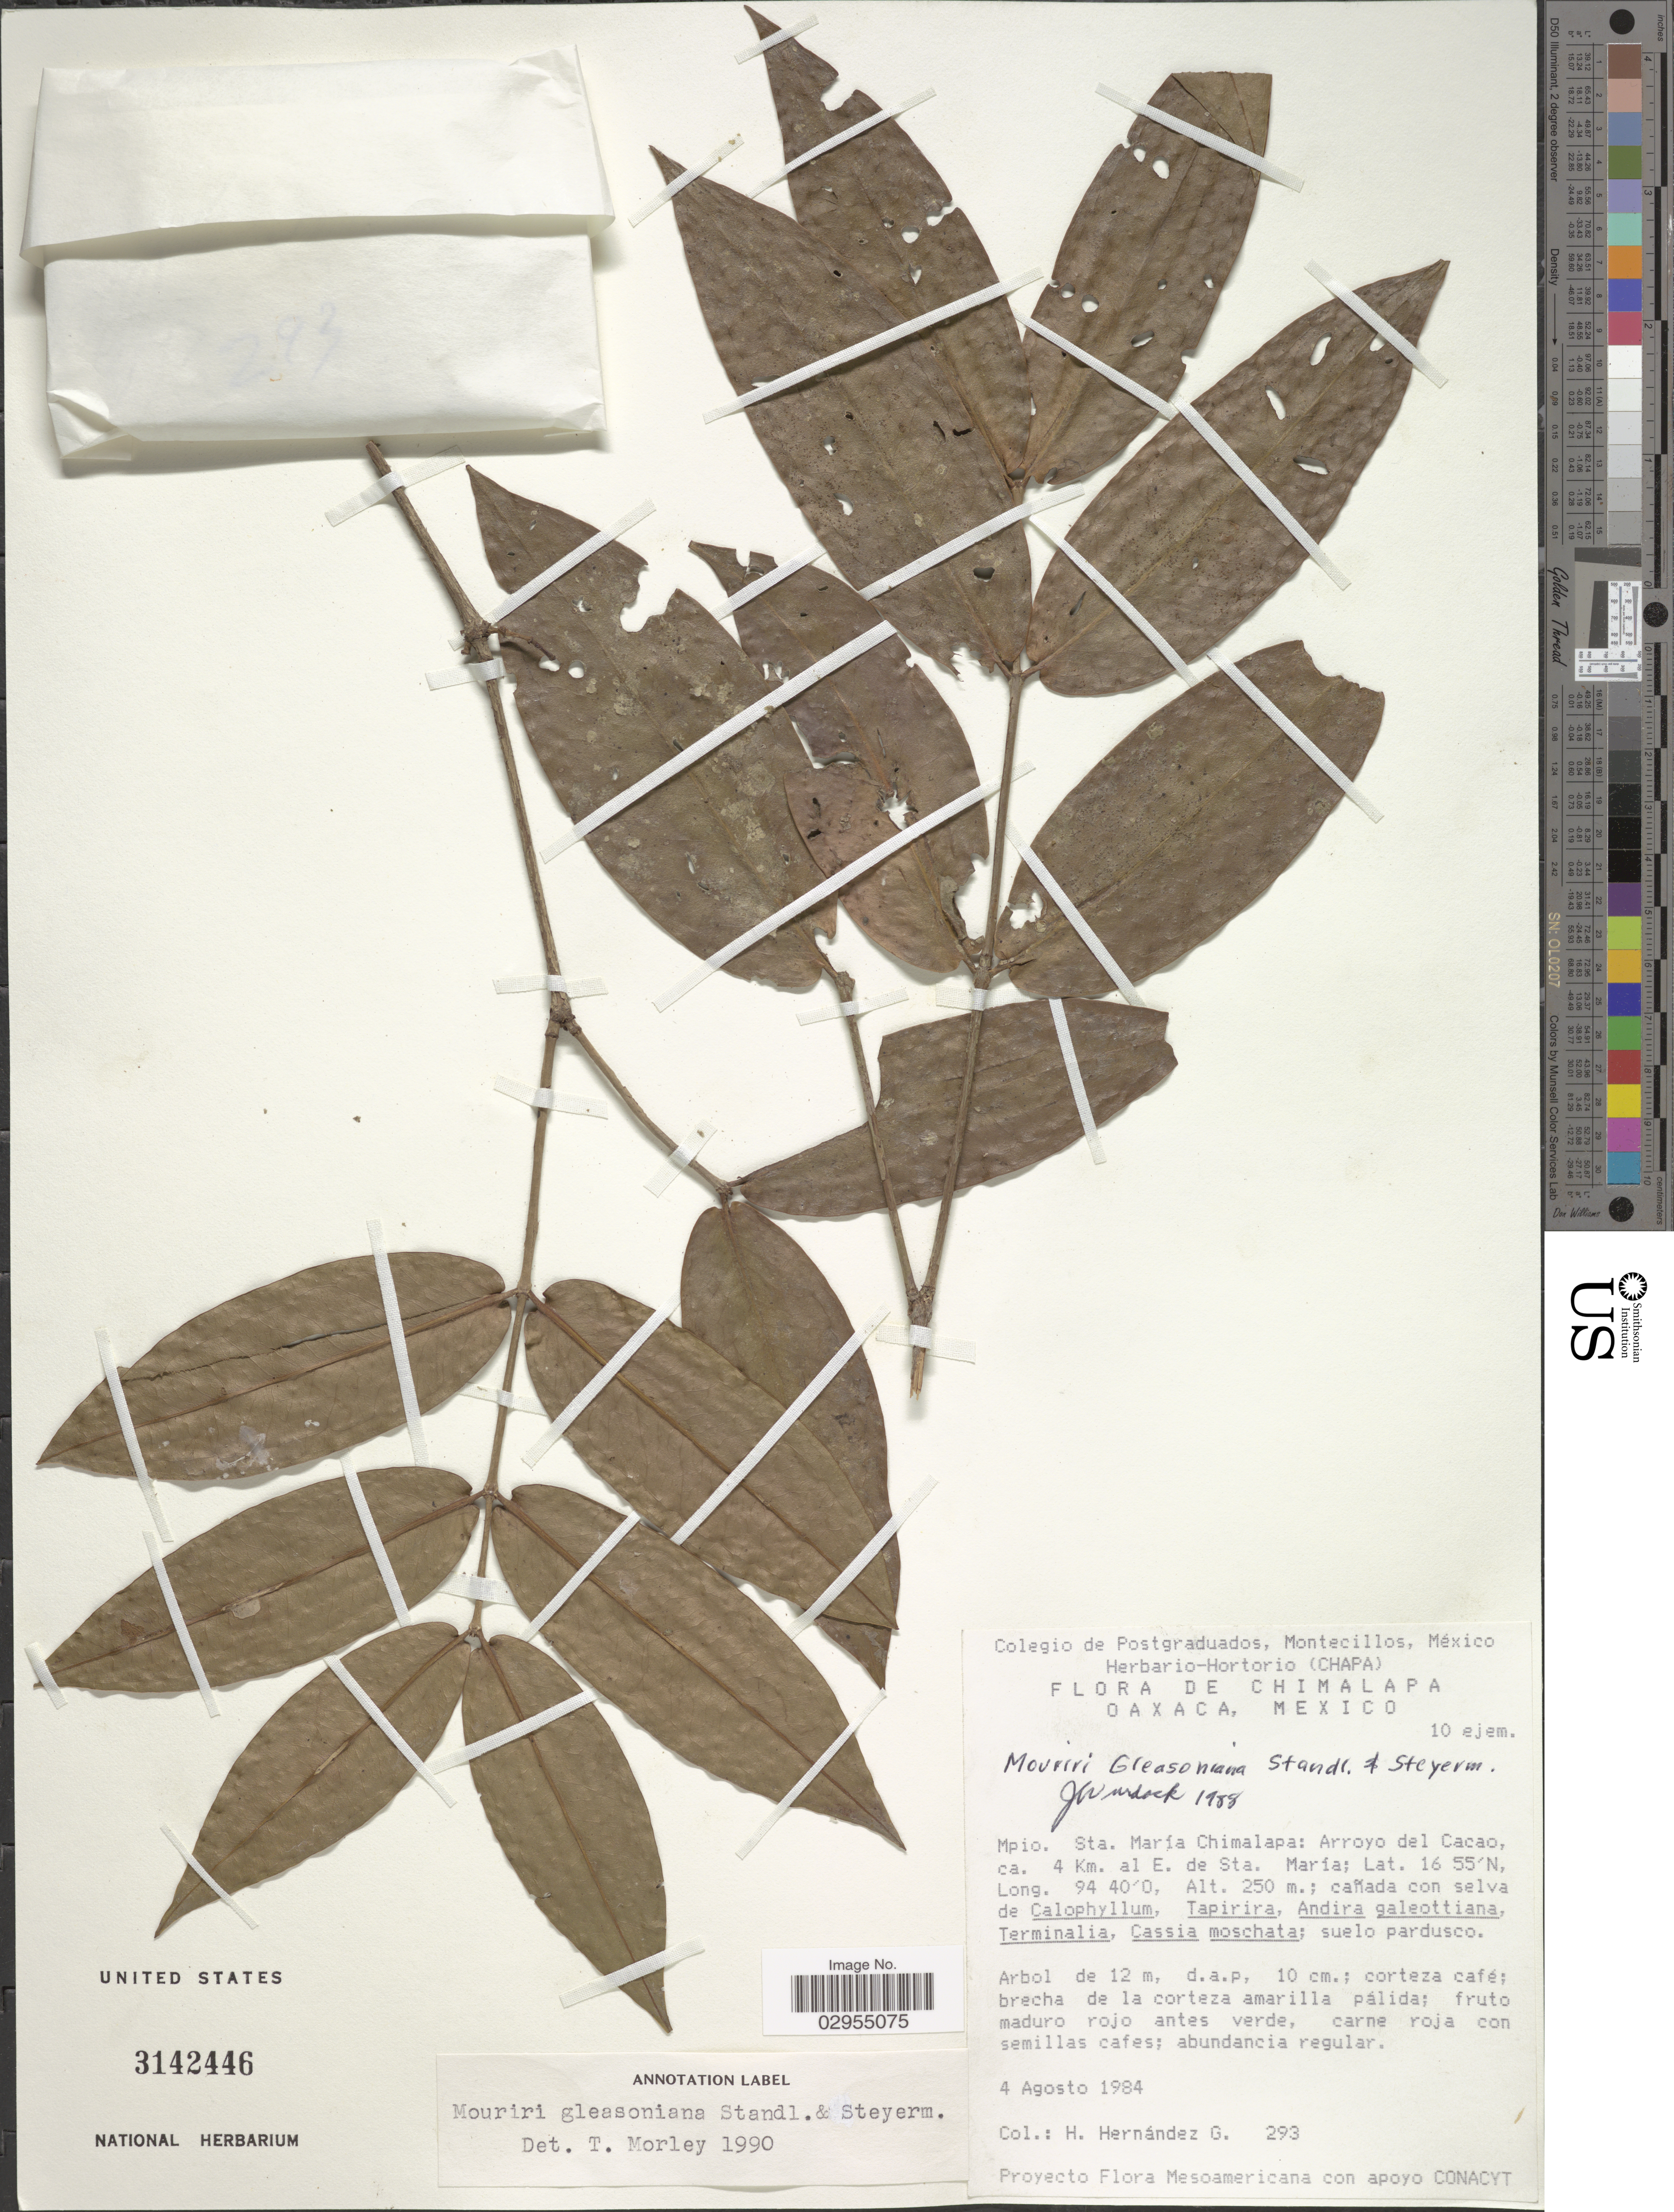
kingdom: Plantae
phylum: Tracheophyta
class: Magnoliopsida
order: Myrtales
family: Melastomataceae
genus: Mouriri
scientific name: Mouriri gleasoniana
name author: Standl.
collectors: H. Hernandez G.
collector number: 293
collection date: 1984-08-04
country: Mexico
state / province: Oaxaca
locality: Chimalapa. Mpio. Sta. María Chimalapa: Arroyo del Cacao, ca. 4 Km. al E. de Sta. María.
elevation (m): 250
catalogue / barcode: US 3142446